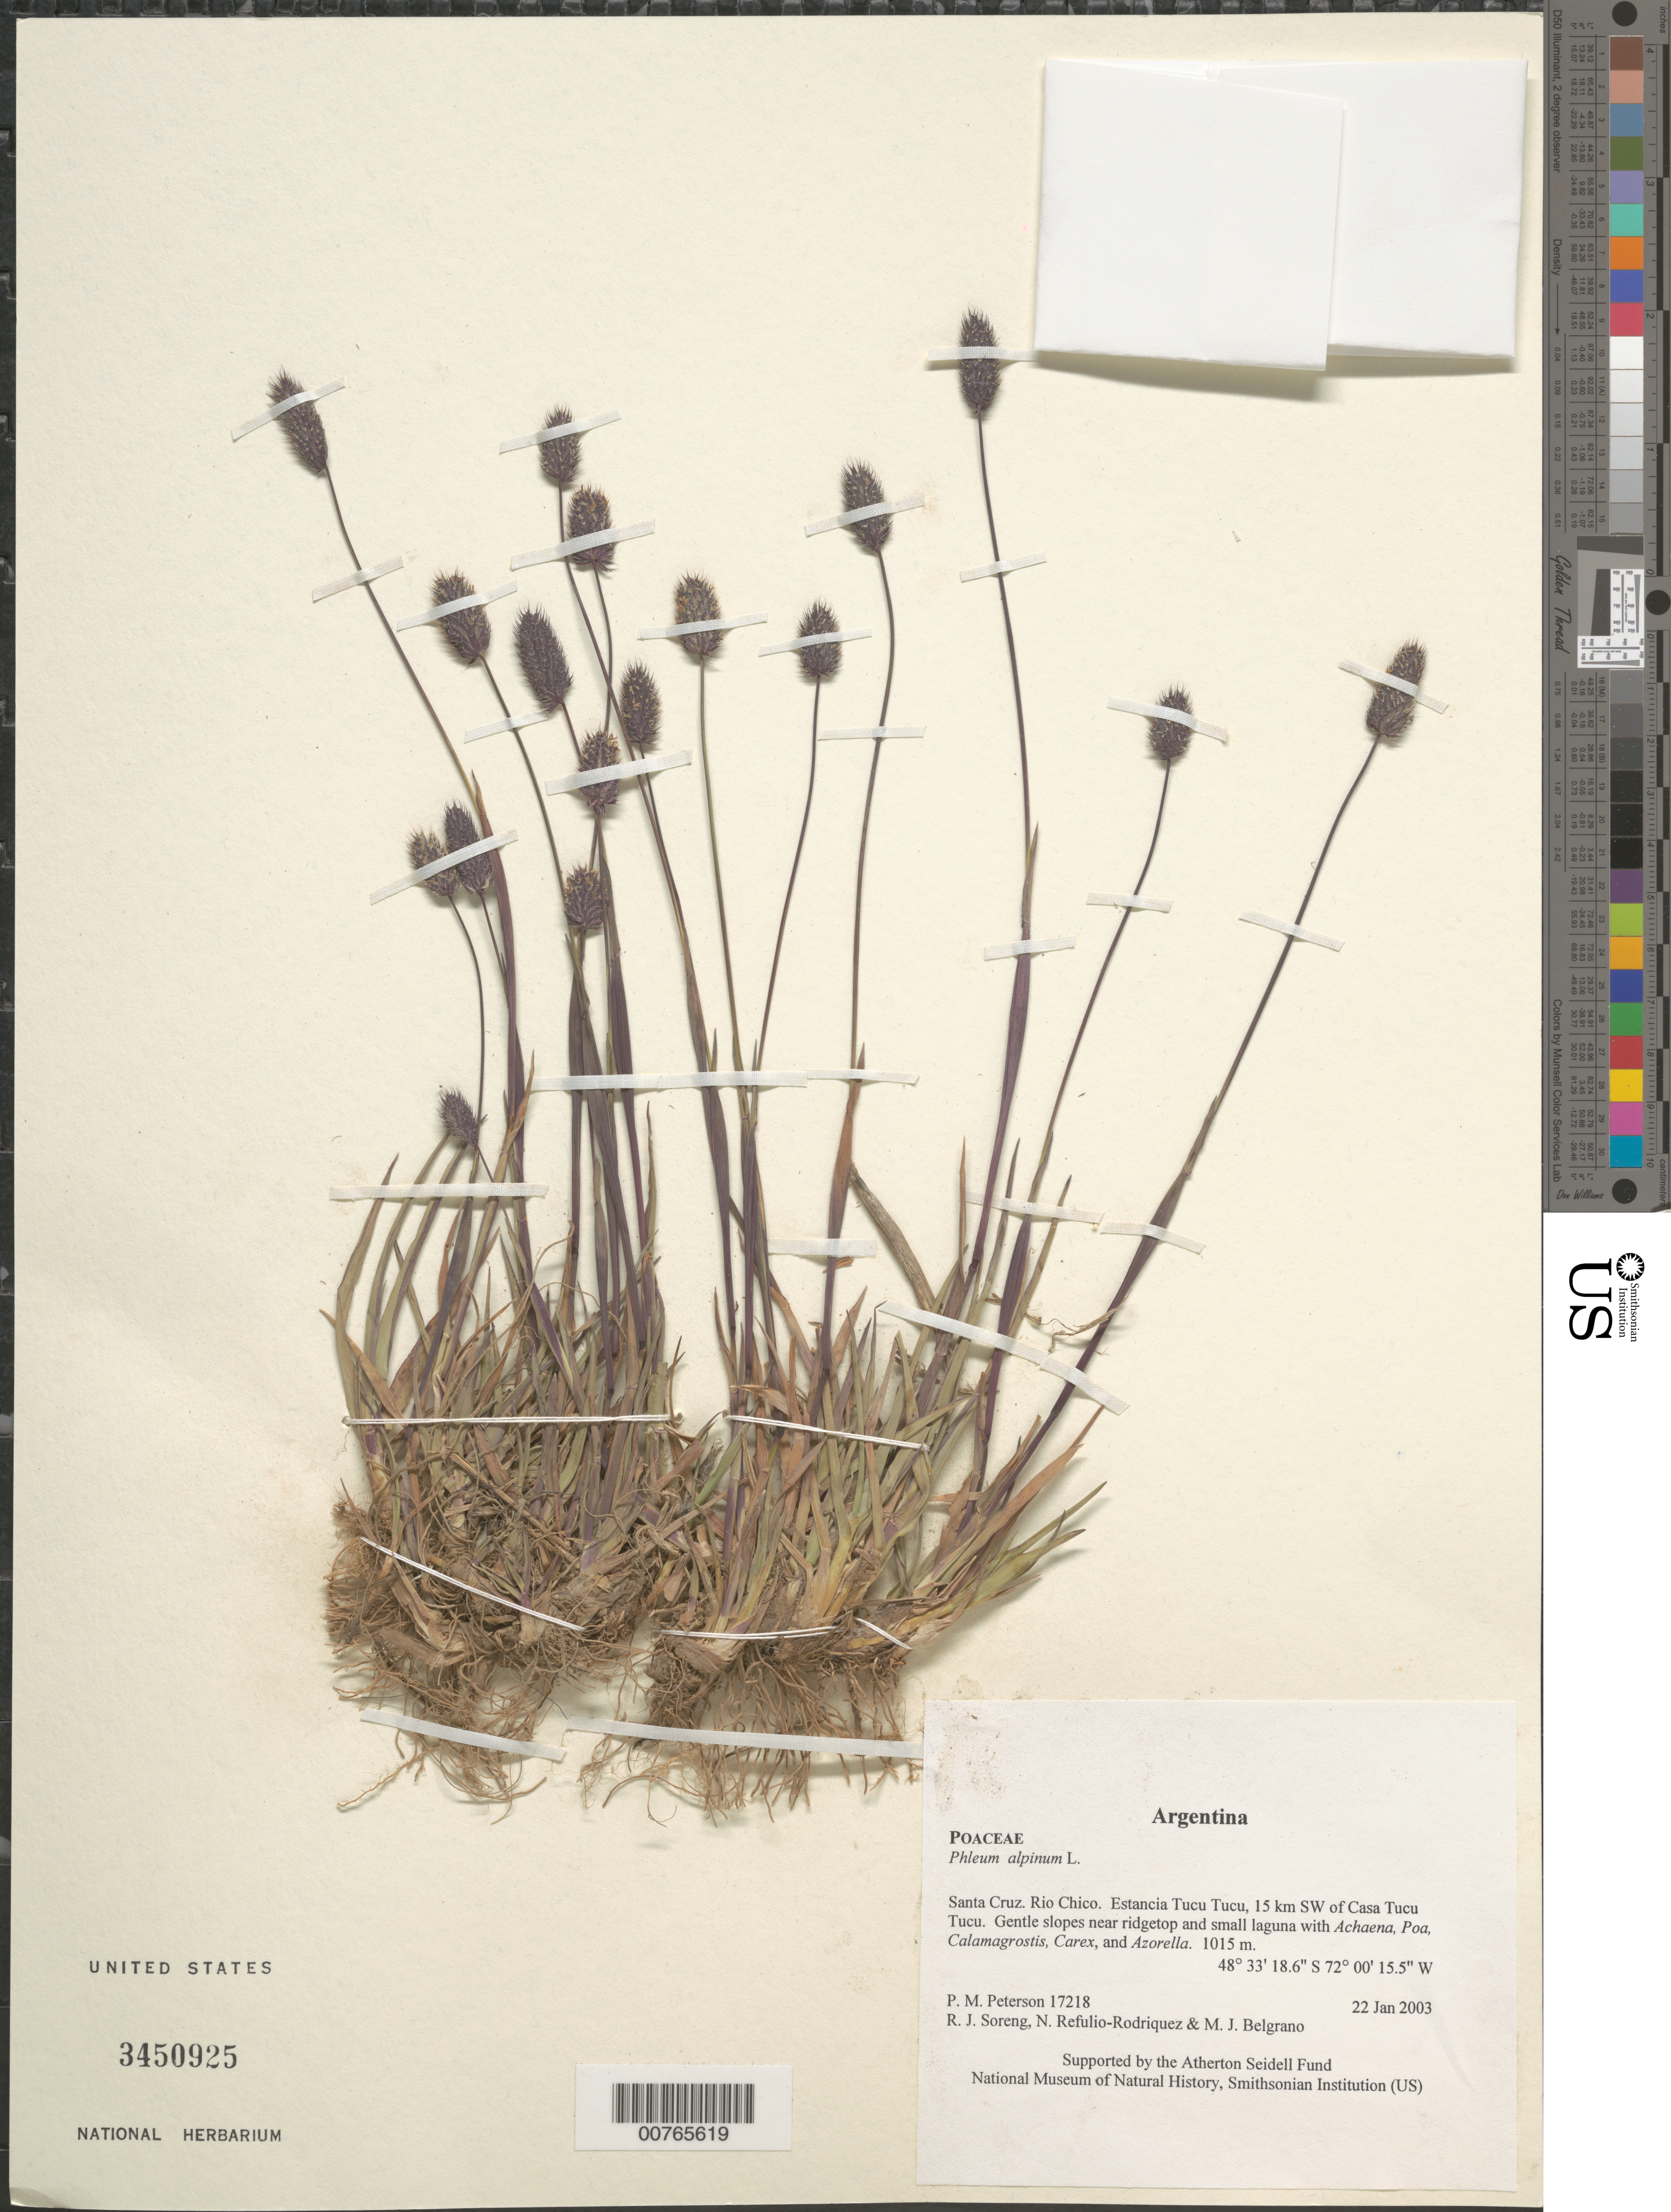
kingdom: Plantae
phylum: Tracheophyta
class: Liliopsida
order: Poales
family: Poaceae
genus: Phleum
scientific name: Phleum alpinum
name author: L.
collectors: P. M. Peterson, R. J. Soreng, N. Refulio-Rodríguez & M. Belgrano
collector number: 17218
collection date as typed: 22 Jan 2003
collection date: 2003-01-22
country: Argentina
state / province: Santa Cruz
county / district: Rio Chico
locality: Estancia Tucu Tucu, 15 km SW of Casa Tucu Tucu. Gentle slopes near ridgetop and small laguna with Achaena, Poa, Calamagrostis, Carex, and Azorella.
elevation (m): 1015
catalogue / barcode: US 3450925